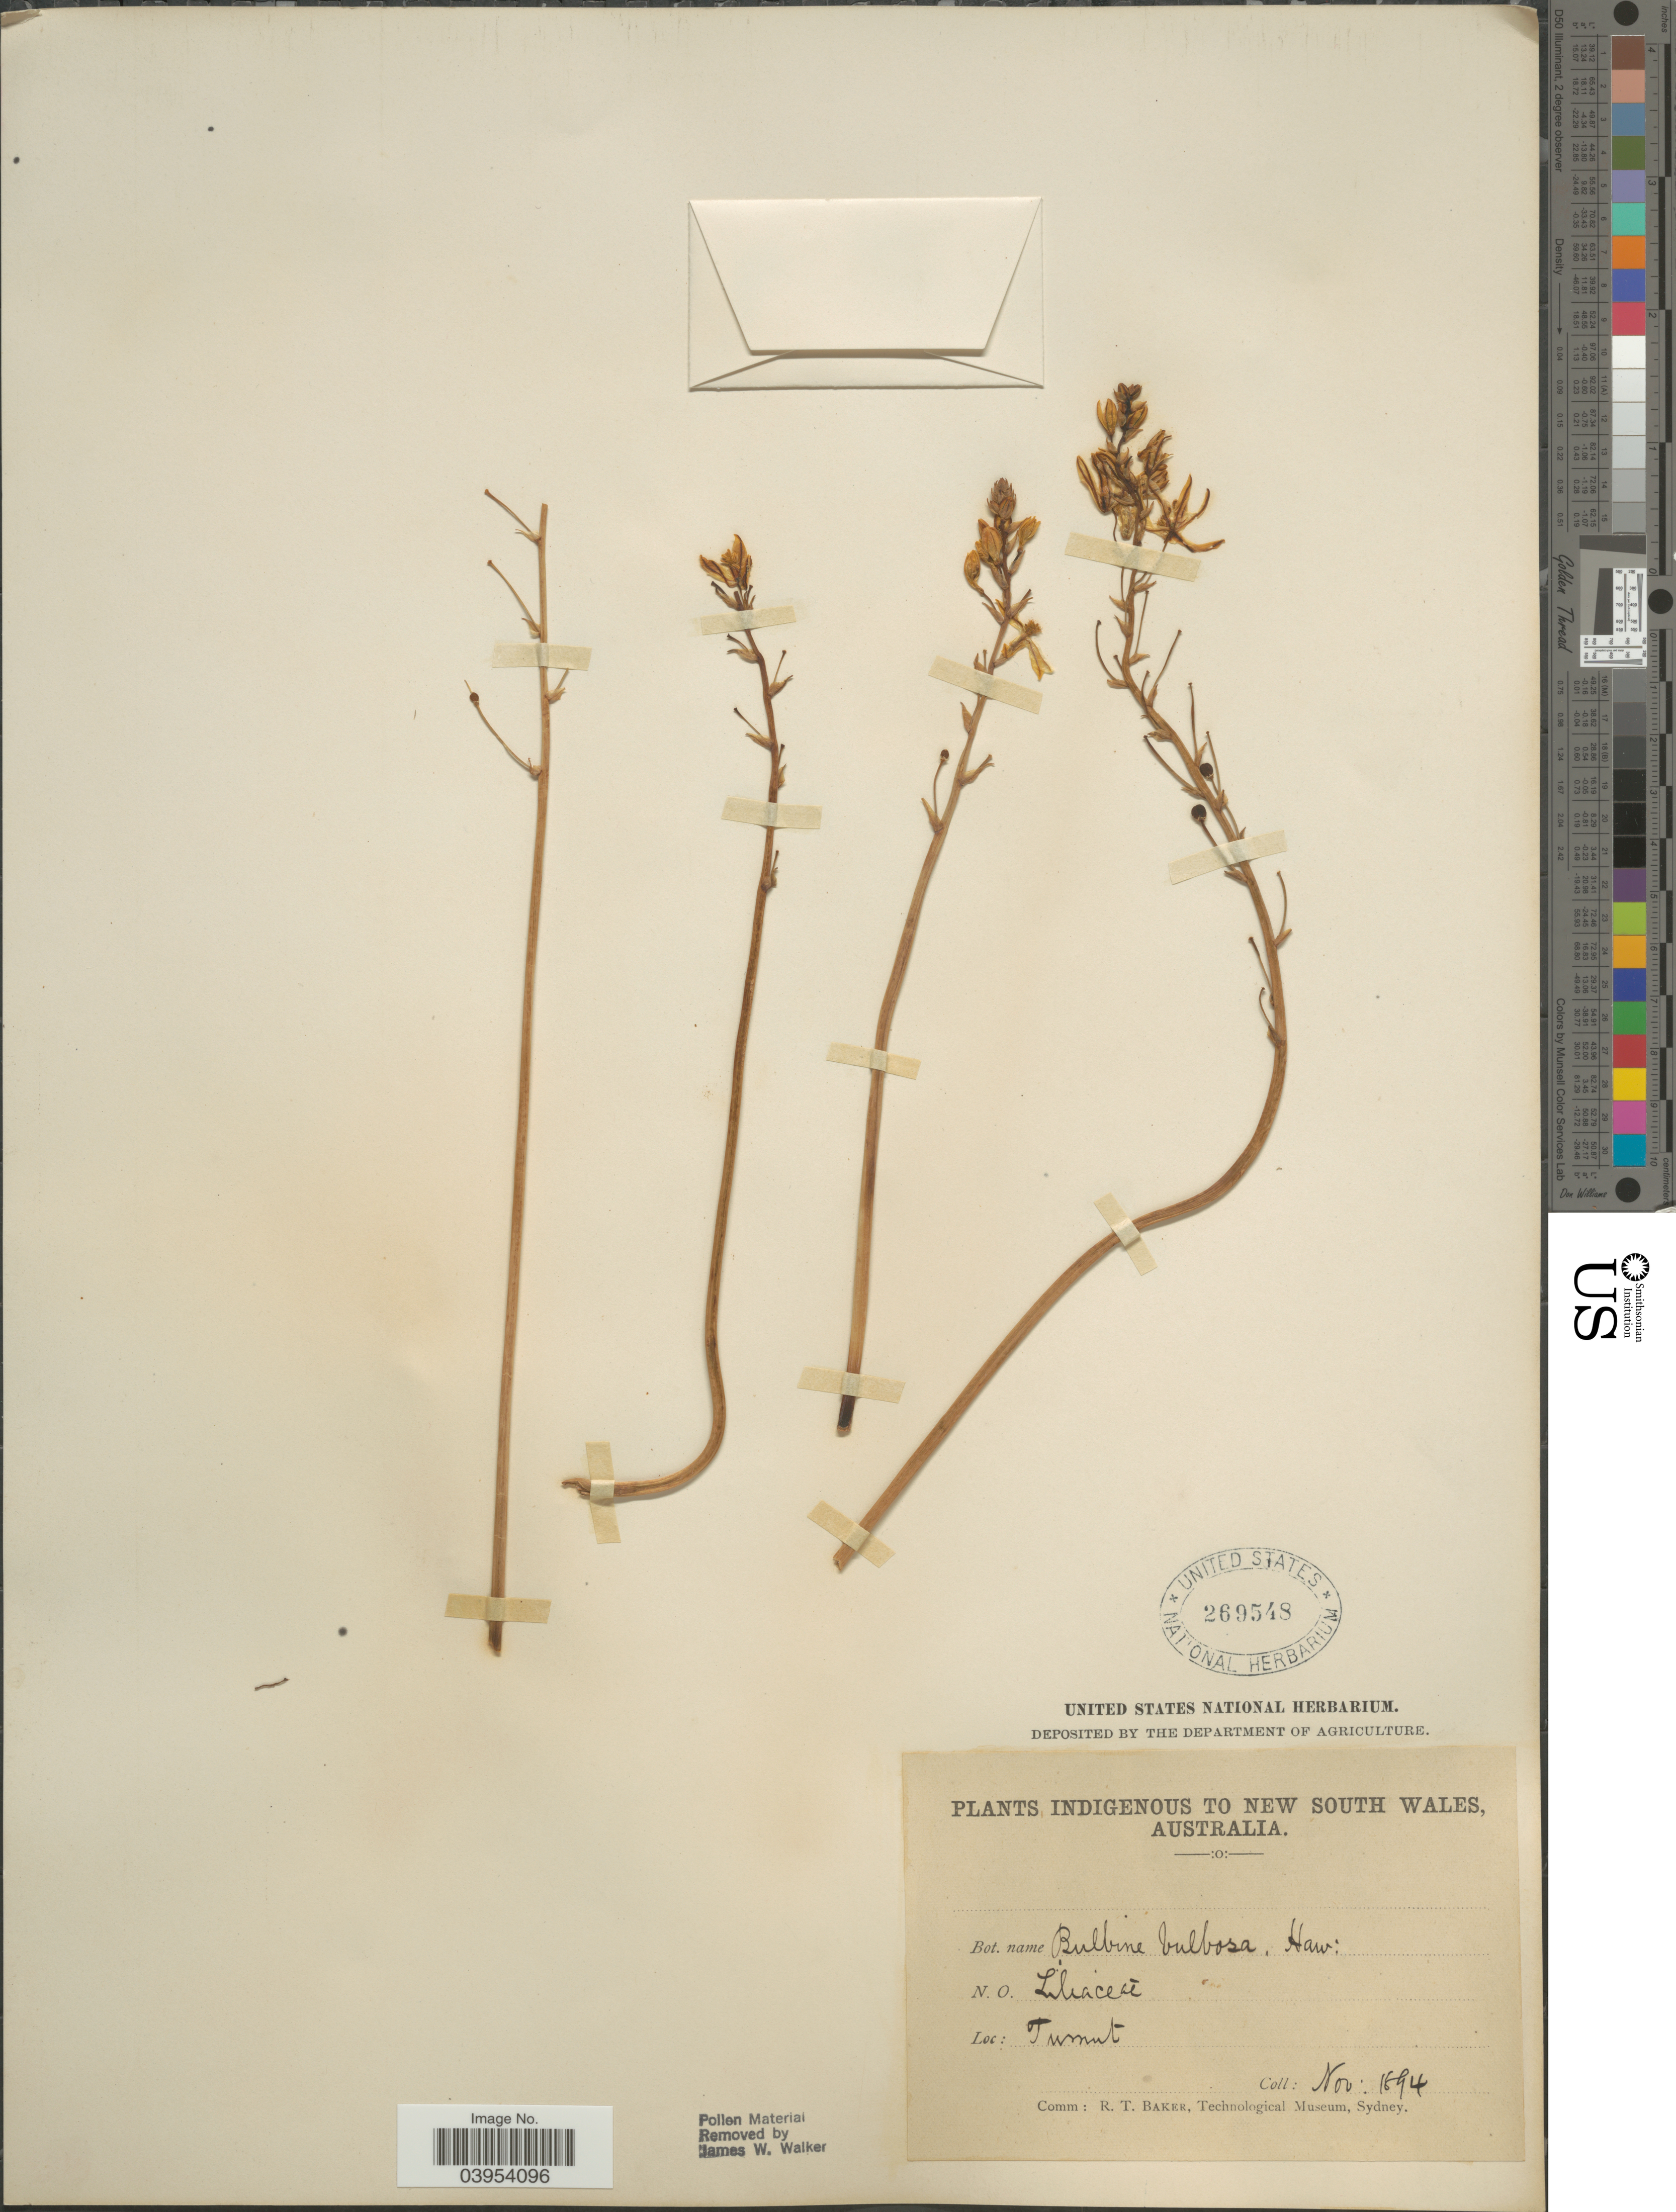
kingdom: Plantae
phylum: Tracheophyta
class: Liliopsida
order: Asparagales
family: Asphodelaceae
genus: Bulbine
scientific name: Bulbine bulbosa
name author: (R. Br.) Haw.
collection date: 1894-11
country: Australia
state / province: New South Wales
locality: Summit.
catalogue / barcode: US 269548